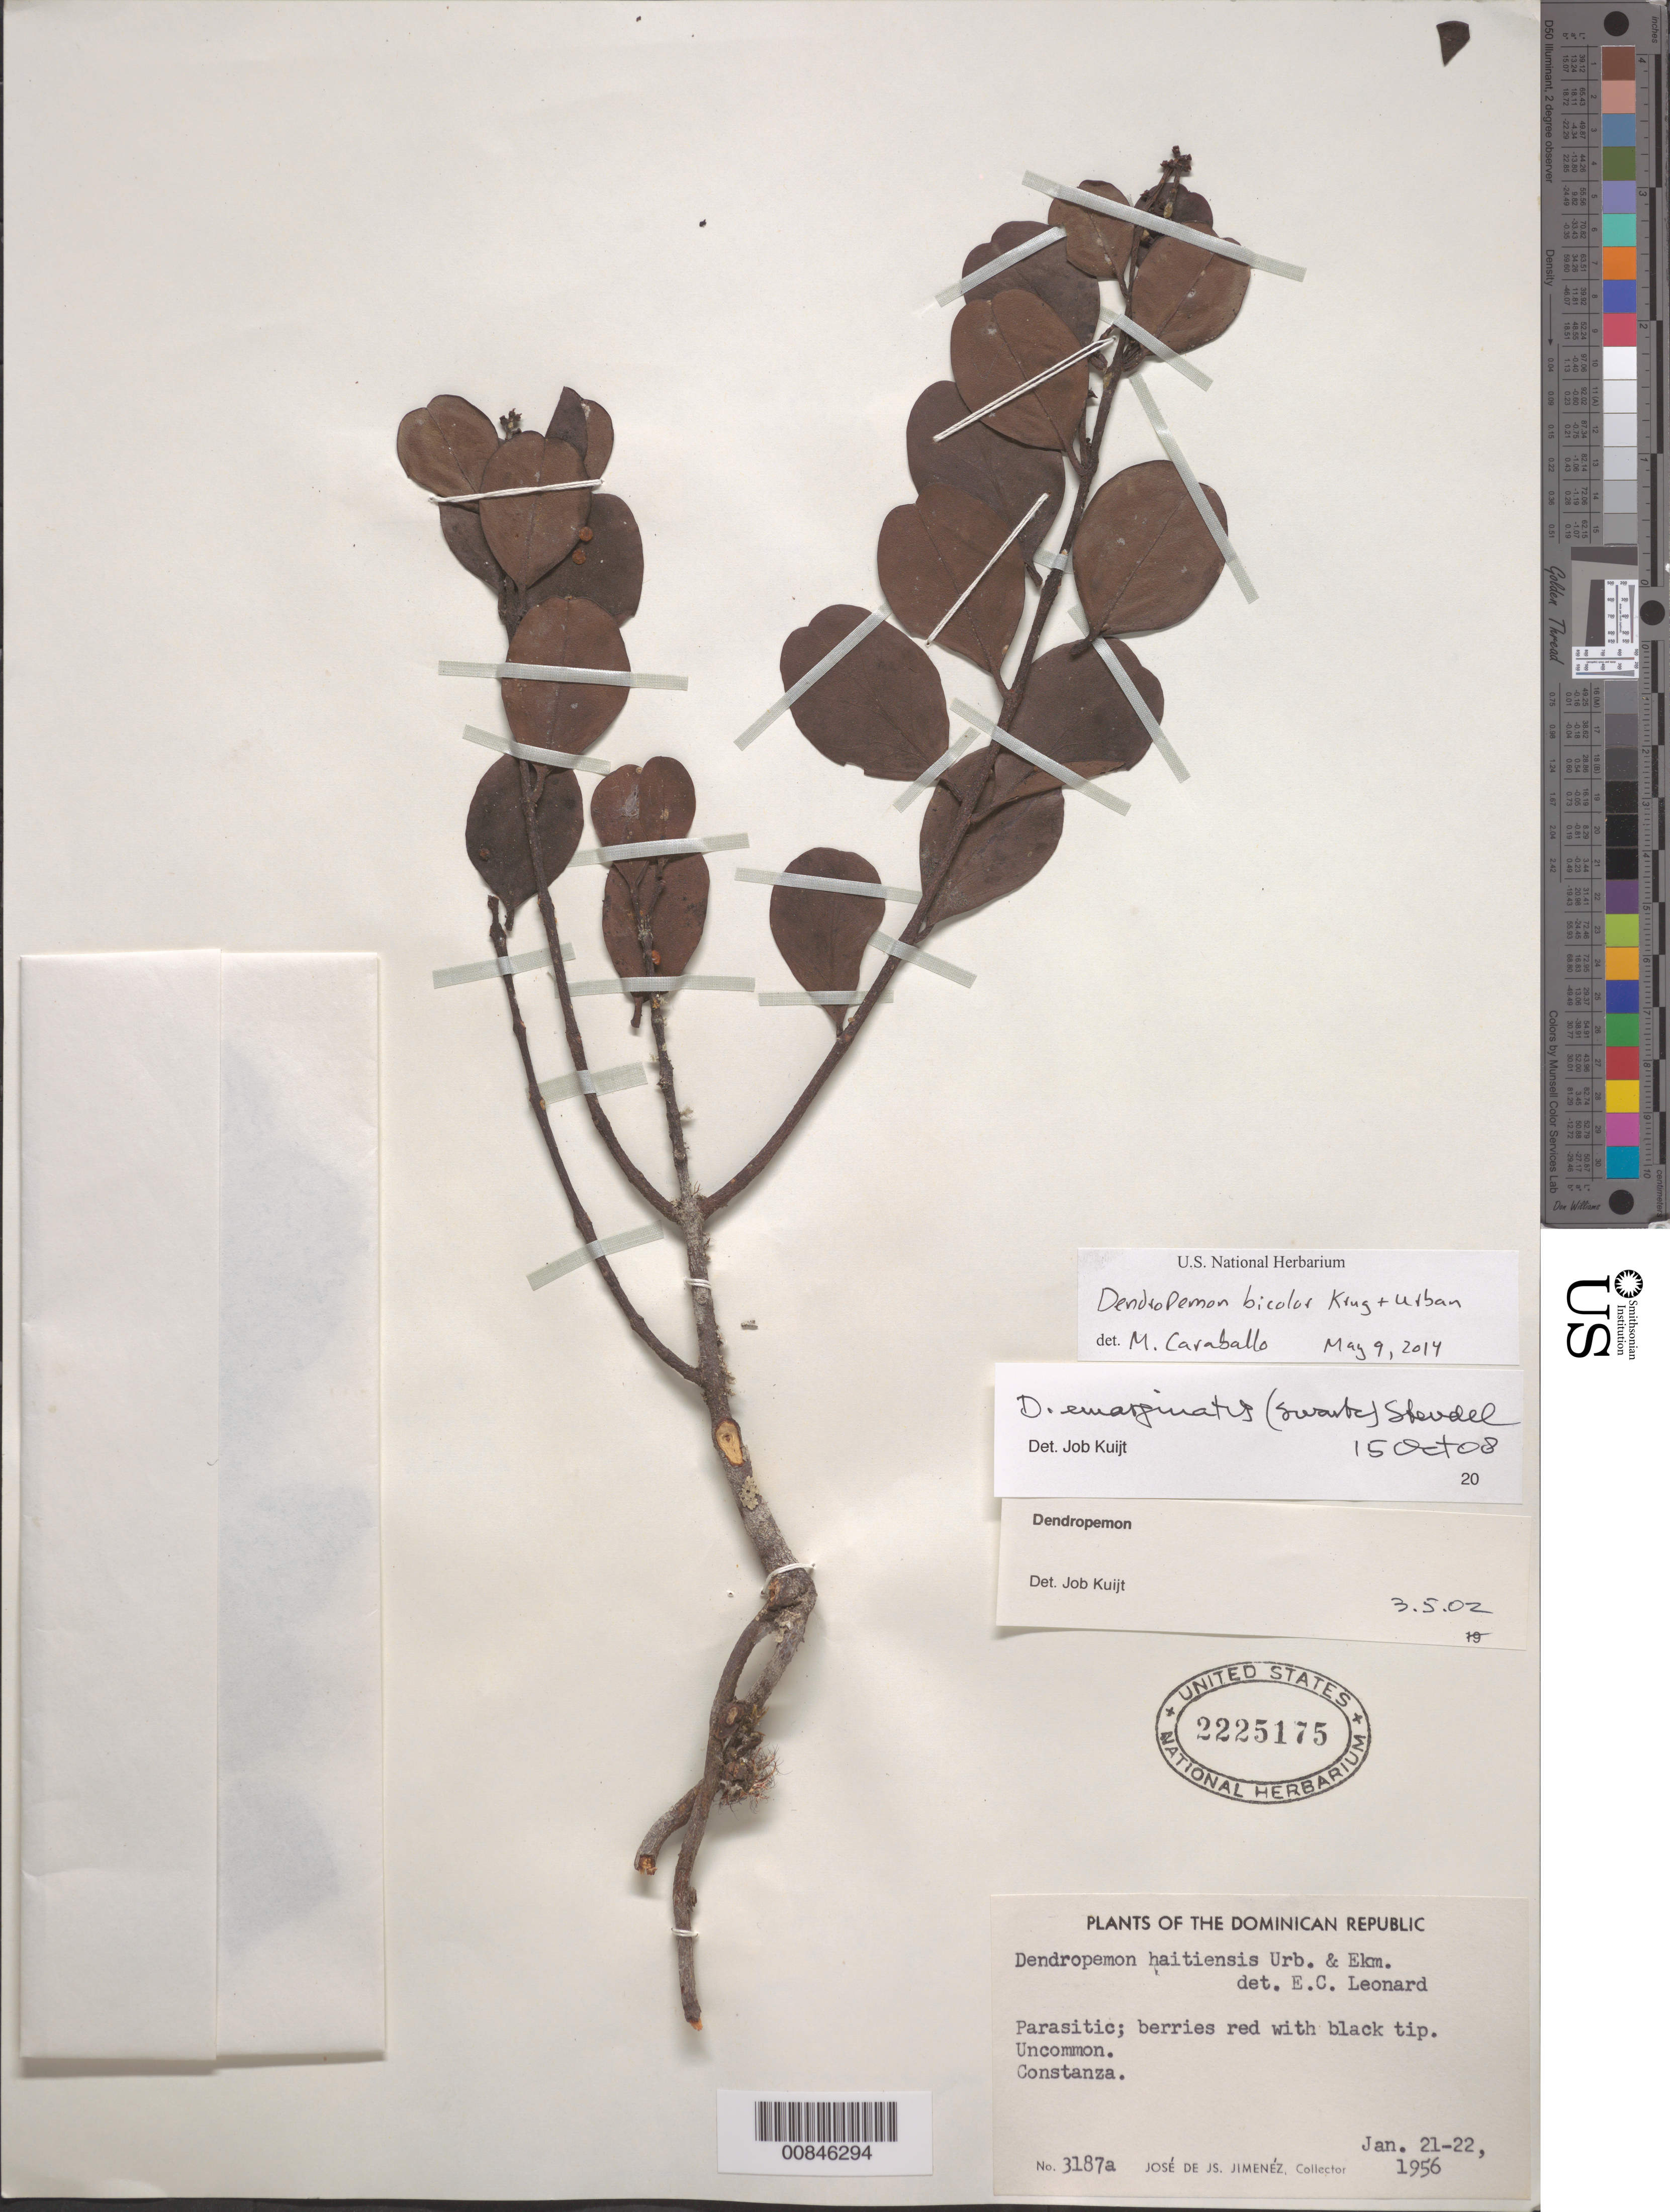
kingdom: Plantae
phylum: Tracheophyta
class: Magnoliopsida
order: Santalales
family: Loranthaceae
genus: Dendropemon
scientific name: Dendropemon bicolor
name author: Krug & Urb.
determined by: Caraballo-Ortiz, Marcos A., (MISS), University of Mississippi (UNITED STATES)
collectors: J. J. Jiménez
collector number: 3187a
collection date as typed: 21 Jan 1956 to 22 Jan 1956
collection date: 1956-01-21/1956-01-22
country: Dominican Republic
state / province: La Vega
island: Hispaniola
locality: Constanza.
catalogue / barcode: US 2225175